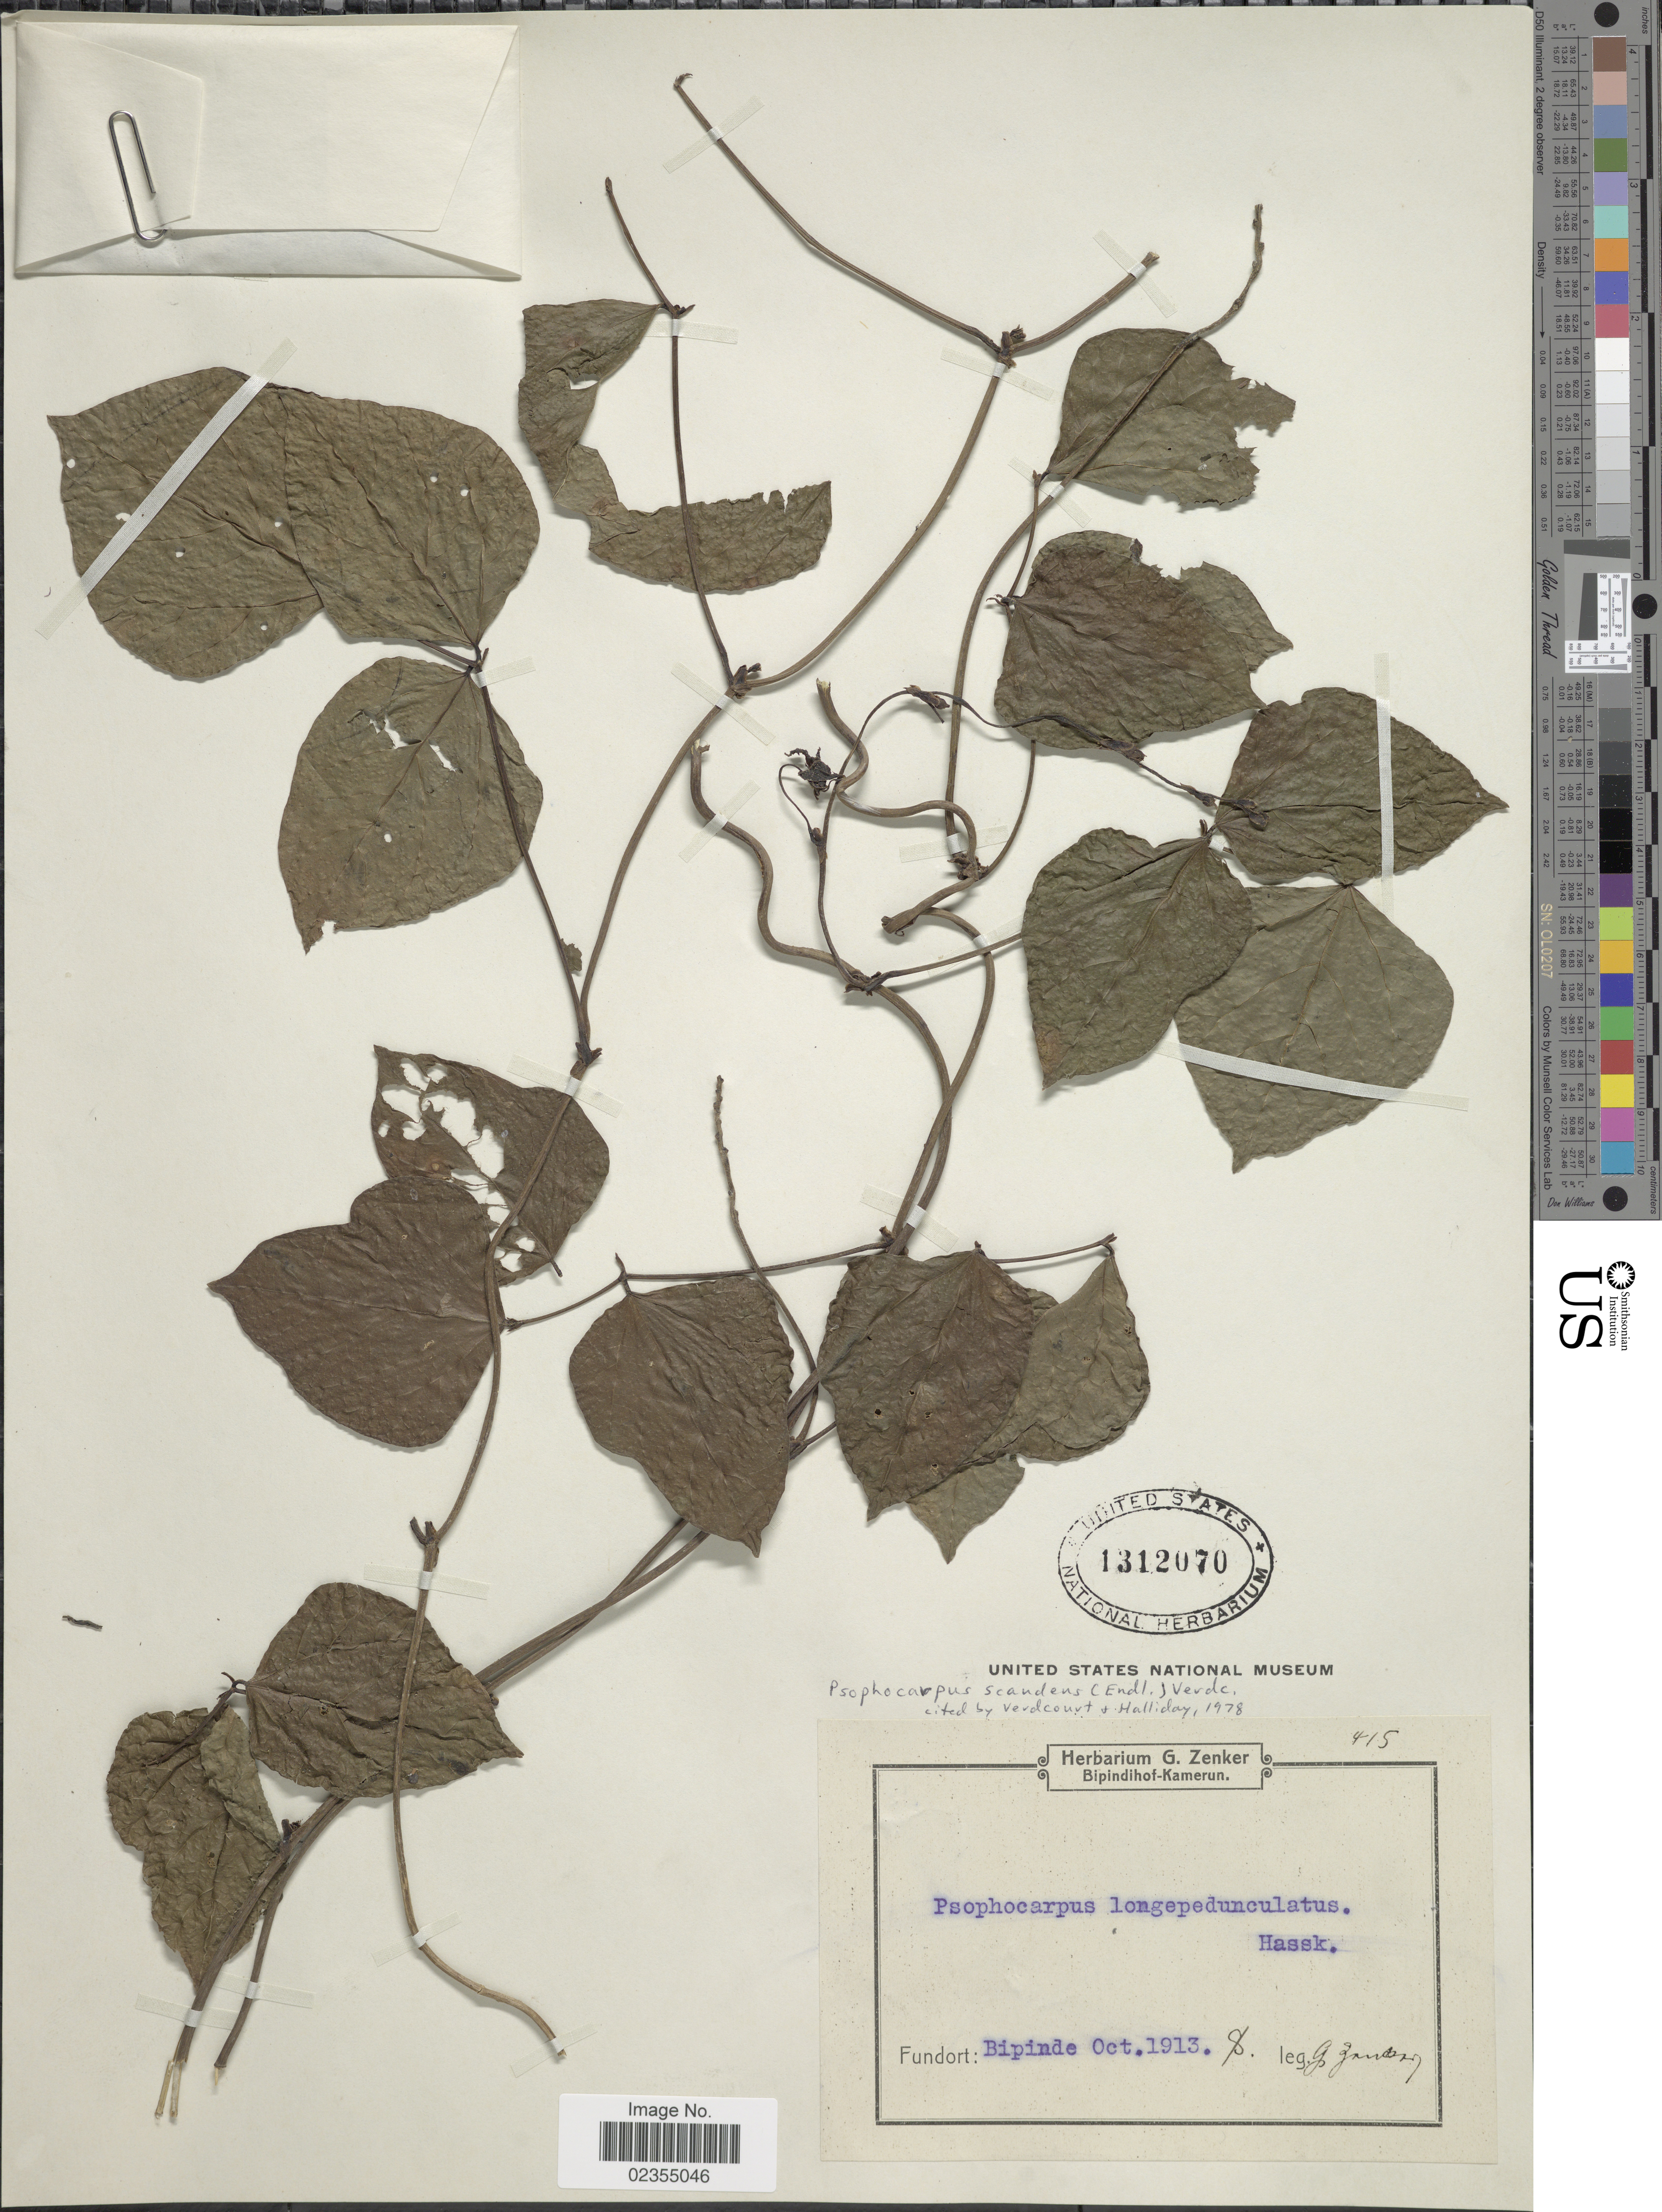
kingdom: Plantae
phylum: Tracheophyta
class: Magnoliopsida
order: Fabales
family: Fabaceae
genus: Psophocarpus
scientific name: Psophocarpus scandens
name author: (Endl.) Verdc.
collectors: G. A. Zenker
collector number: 415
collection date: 1913-10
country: Cameroon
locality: Bipinde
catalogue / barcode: US 1312070